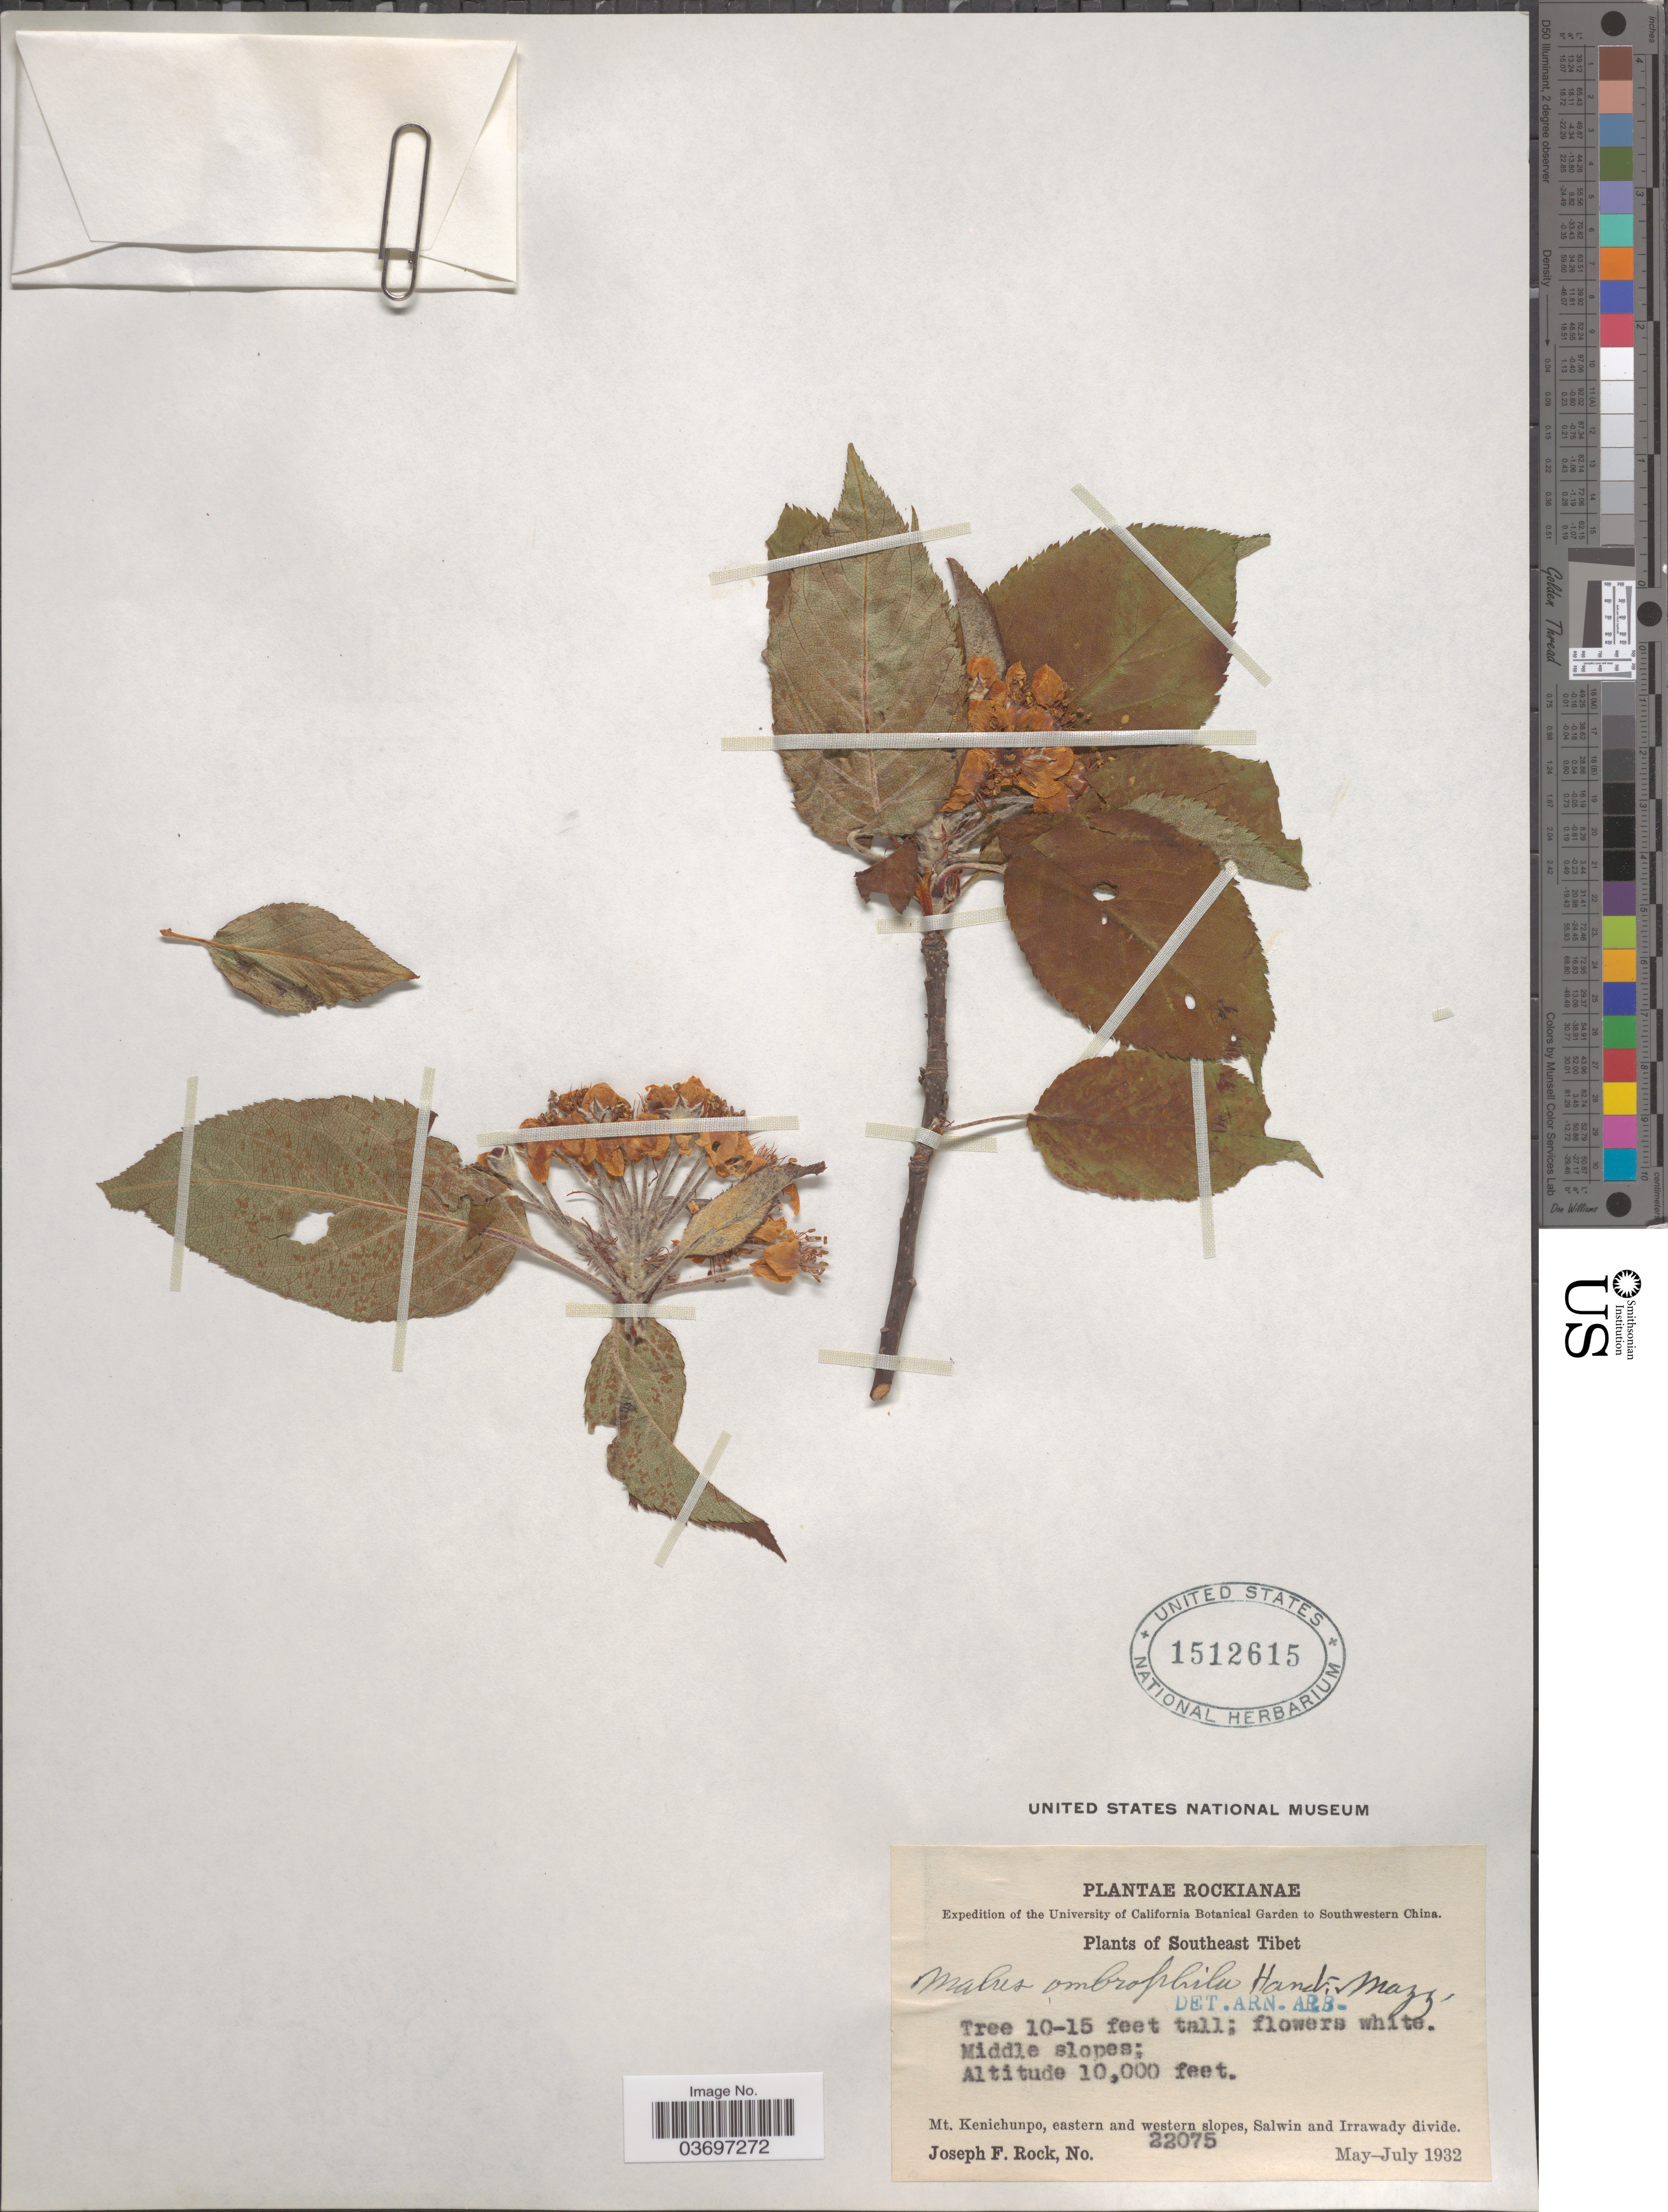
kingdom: Plantae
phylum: Tracheophyta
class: Magnoliopsida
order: Rosales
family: Rosaceae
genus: Malus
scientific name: Malus ombrophila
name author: Hand.-Mazz.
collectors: J. F. Rock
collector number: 22075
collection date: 1932-05/1932-07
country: China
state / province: Xizang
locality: Southwestern China. Southeast Tibet. Mt. Kenichunpo, eastern and western slopes, Salwin and Irrawady divide.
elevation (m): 3048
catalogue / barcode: US 1512615